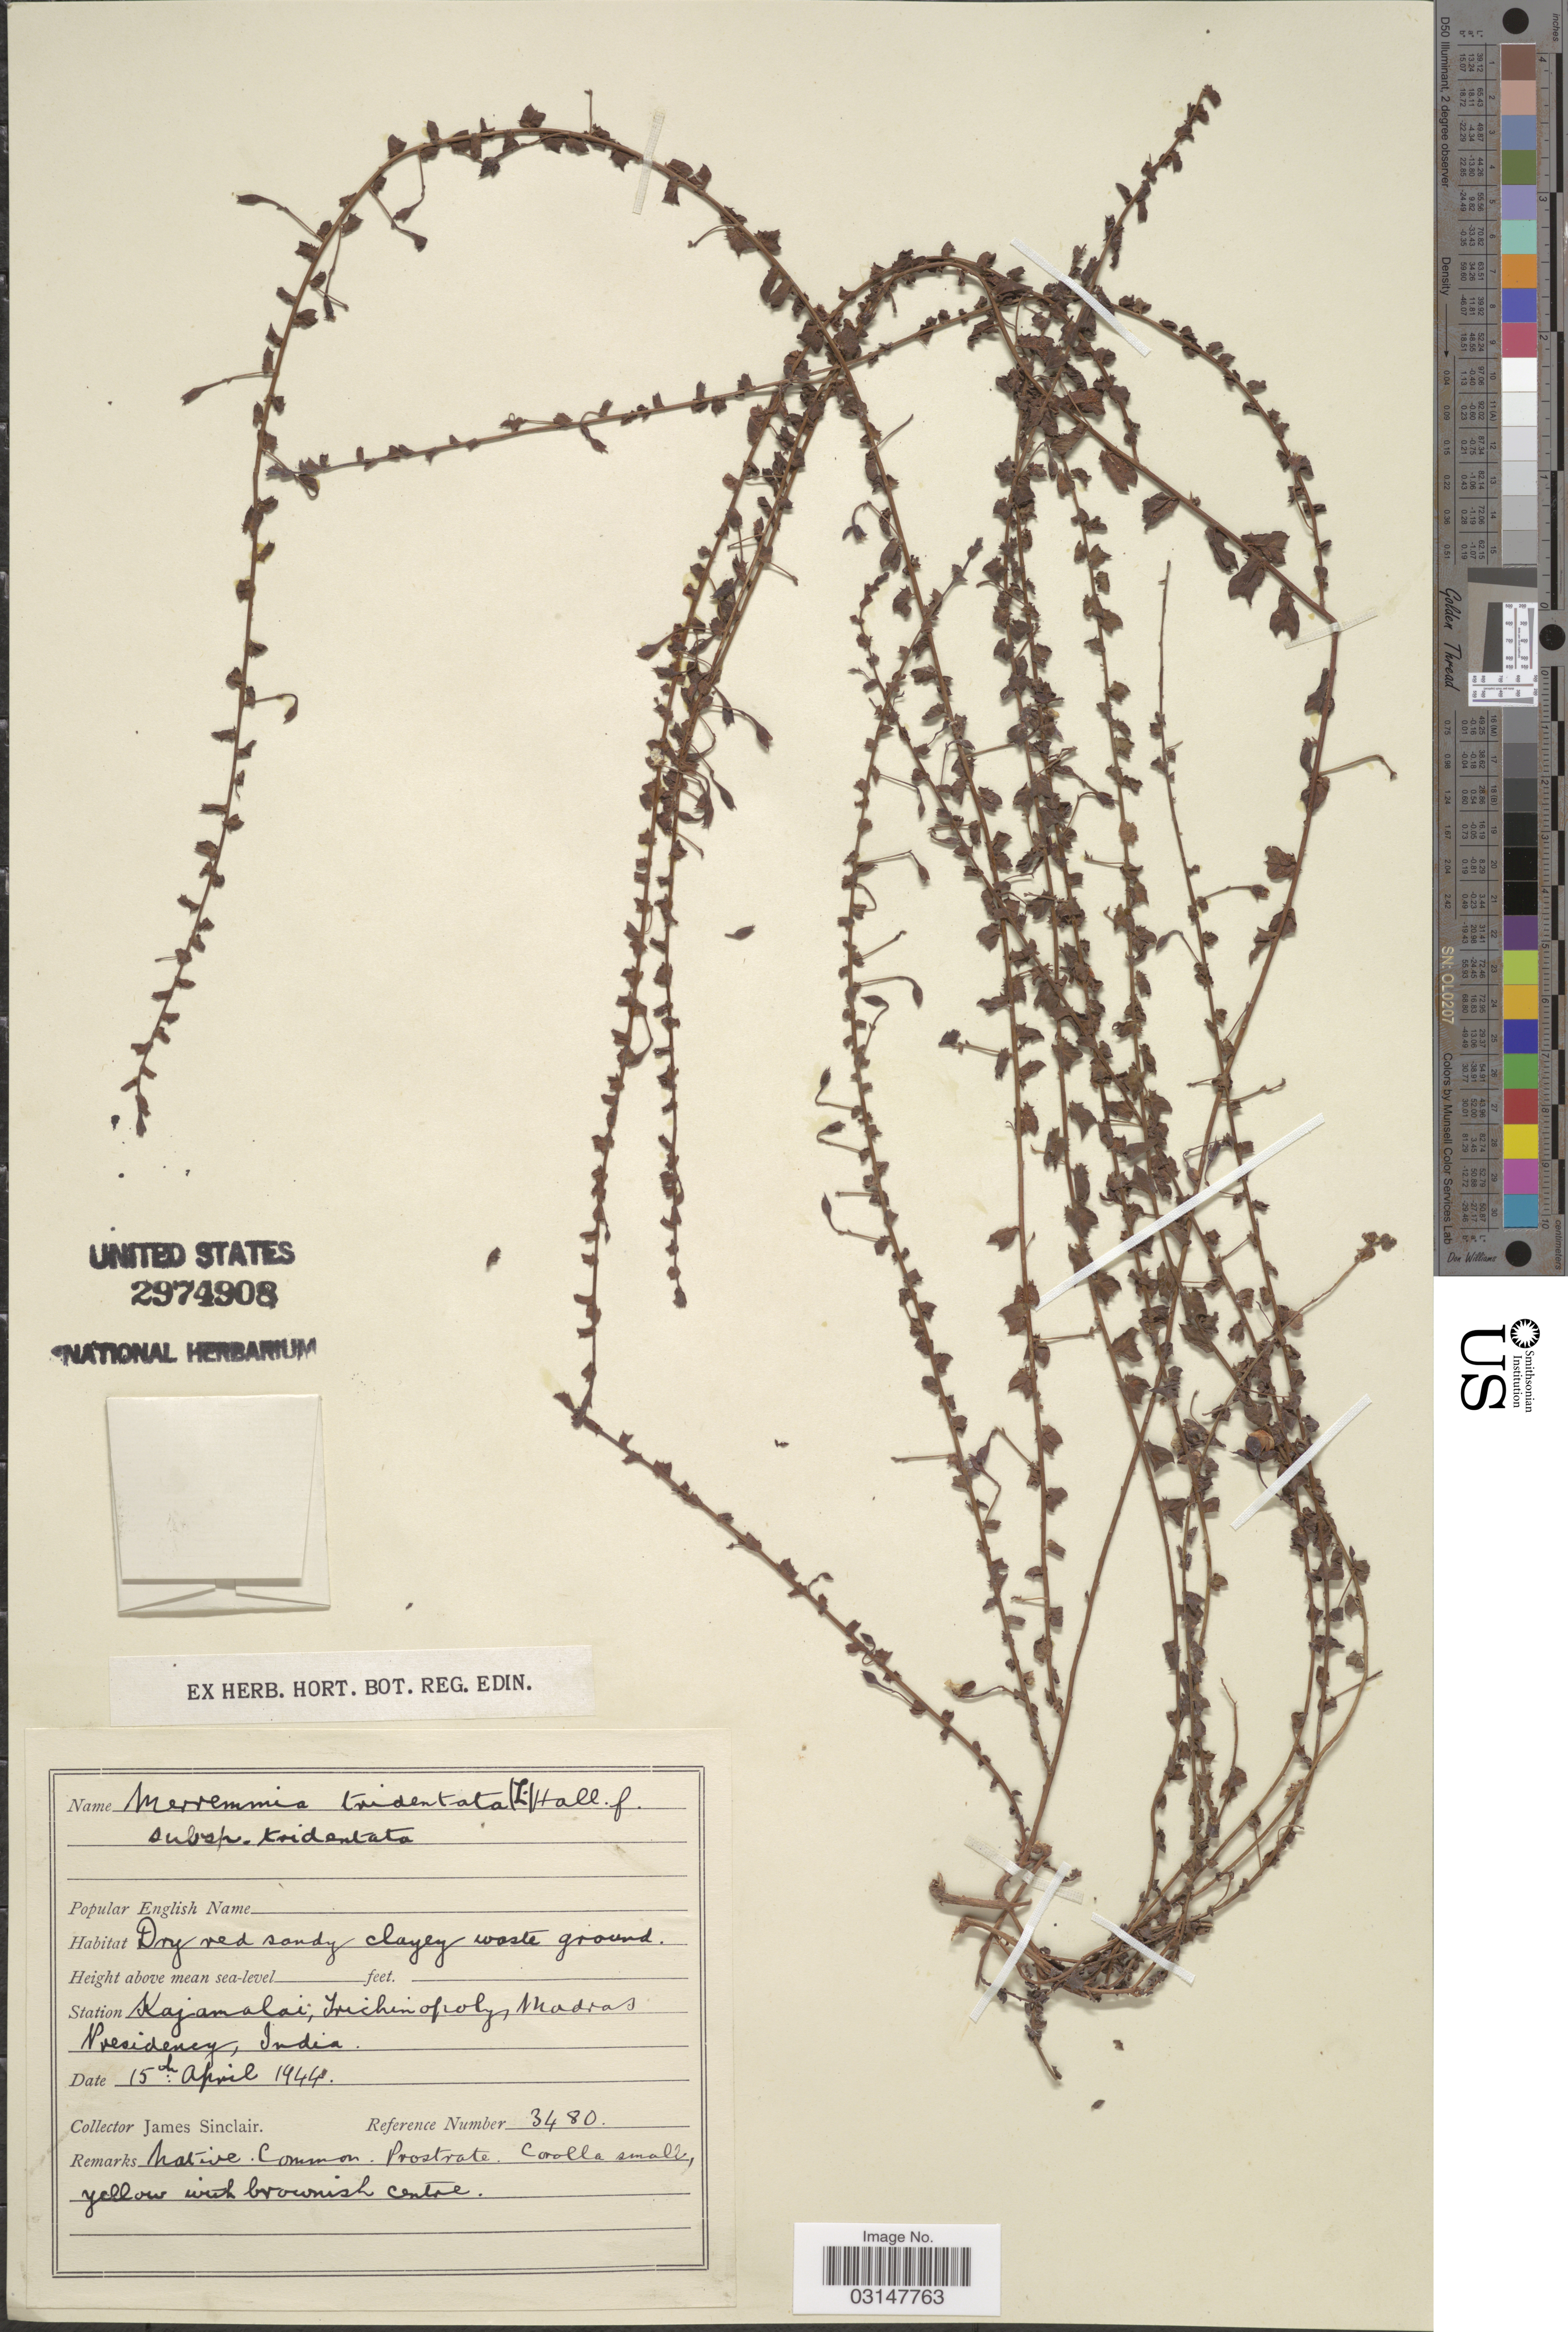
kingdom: Plantae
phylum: Tracheophyta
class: Magnoliopsida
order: Solanales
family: Convolvulaceae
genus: Xenostegia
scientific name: Xenostegia tridentata subsp. tridentata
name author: (L.) D.F. Austin & Staples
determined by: Strong, Mark T., (BOT), Smithsonian Institution - National Museum of Natural History (UNITED STATES)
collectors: J. Sinclair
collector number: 3480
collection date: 1944-04-15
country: India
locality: Station Kajamalai, Trichinopoly, Madras Presidency.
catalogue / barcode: US 2974908